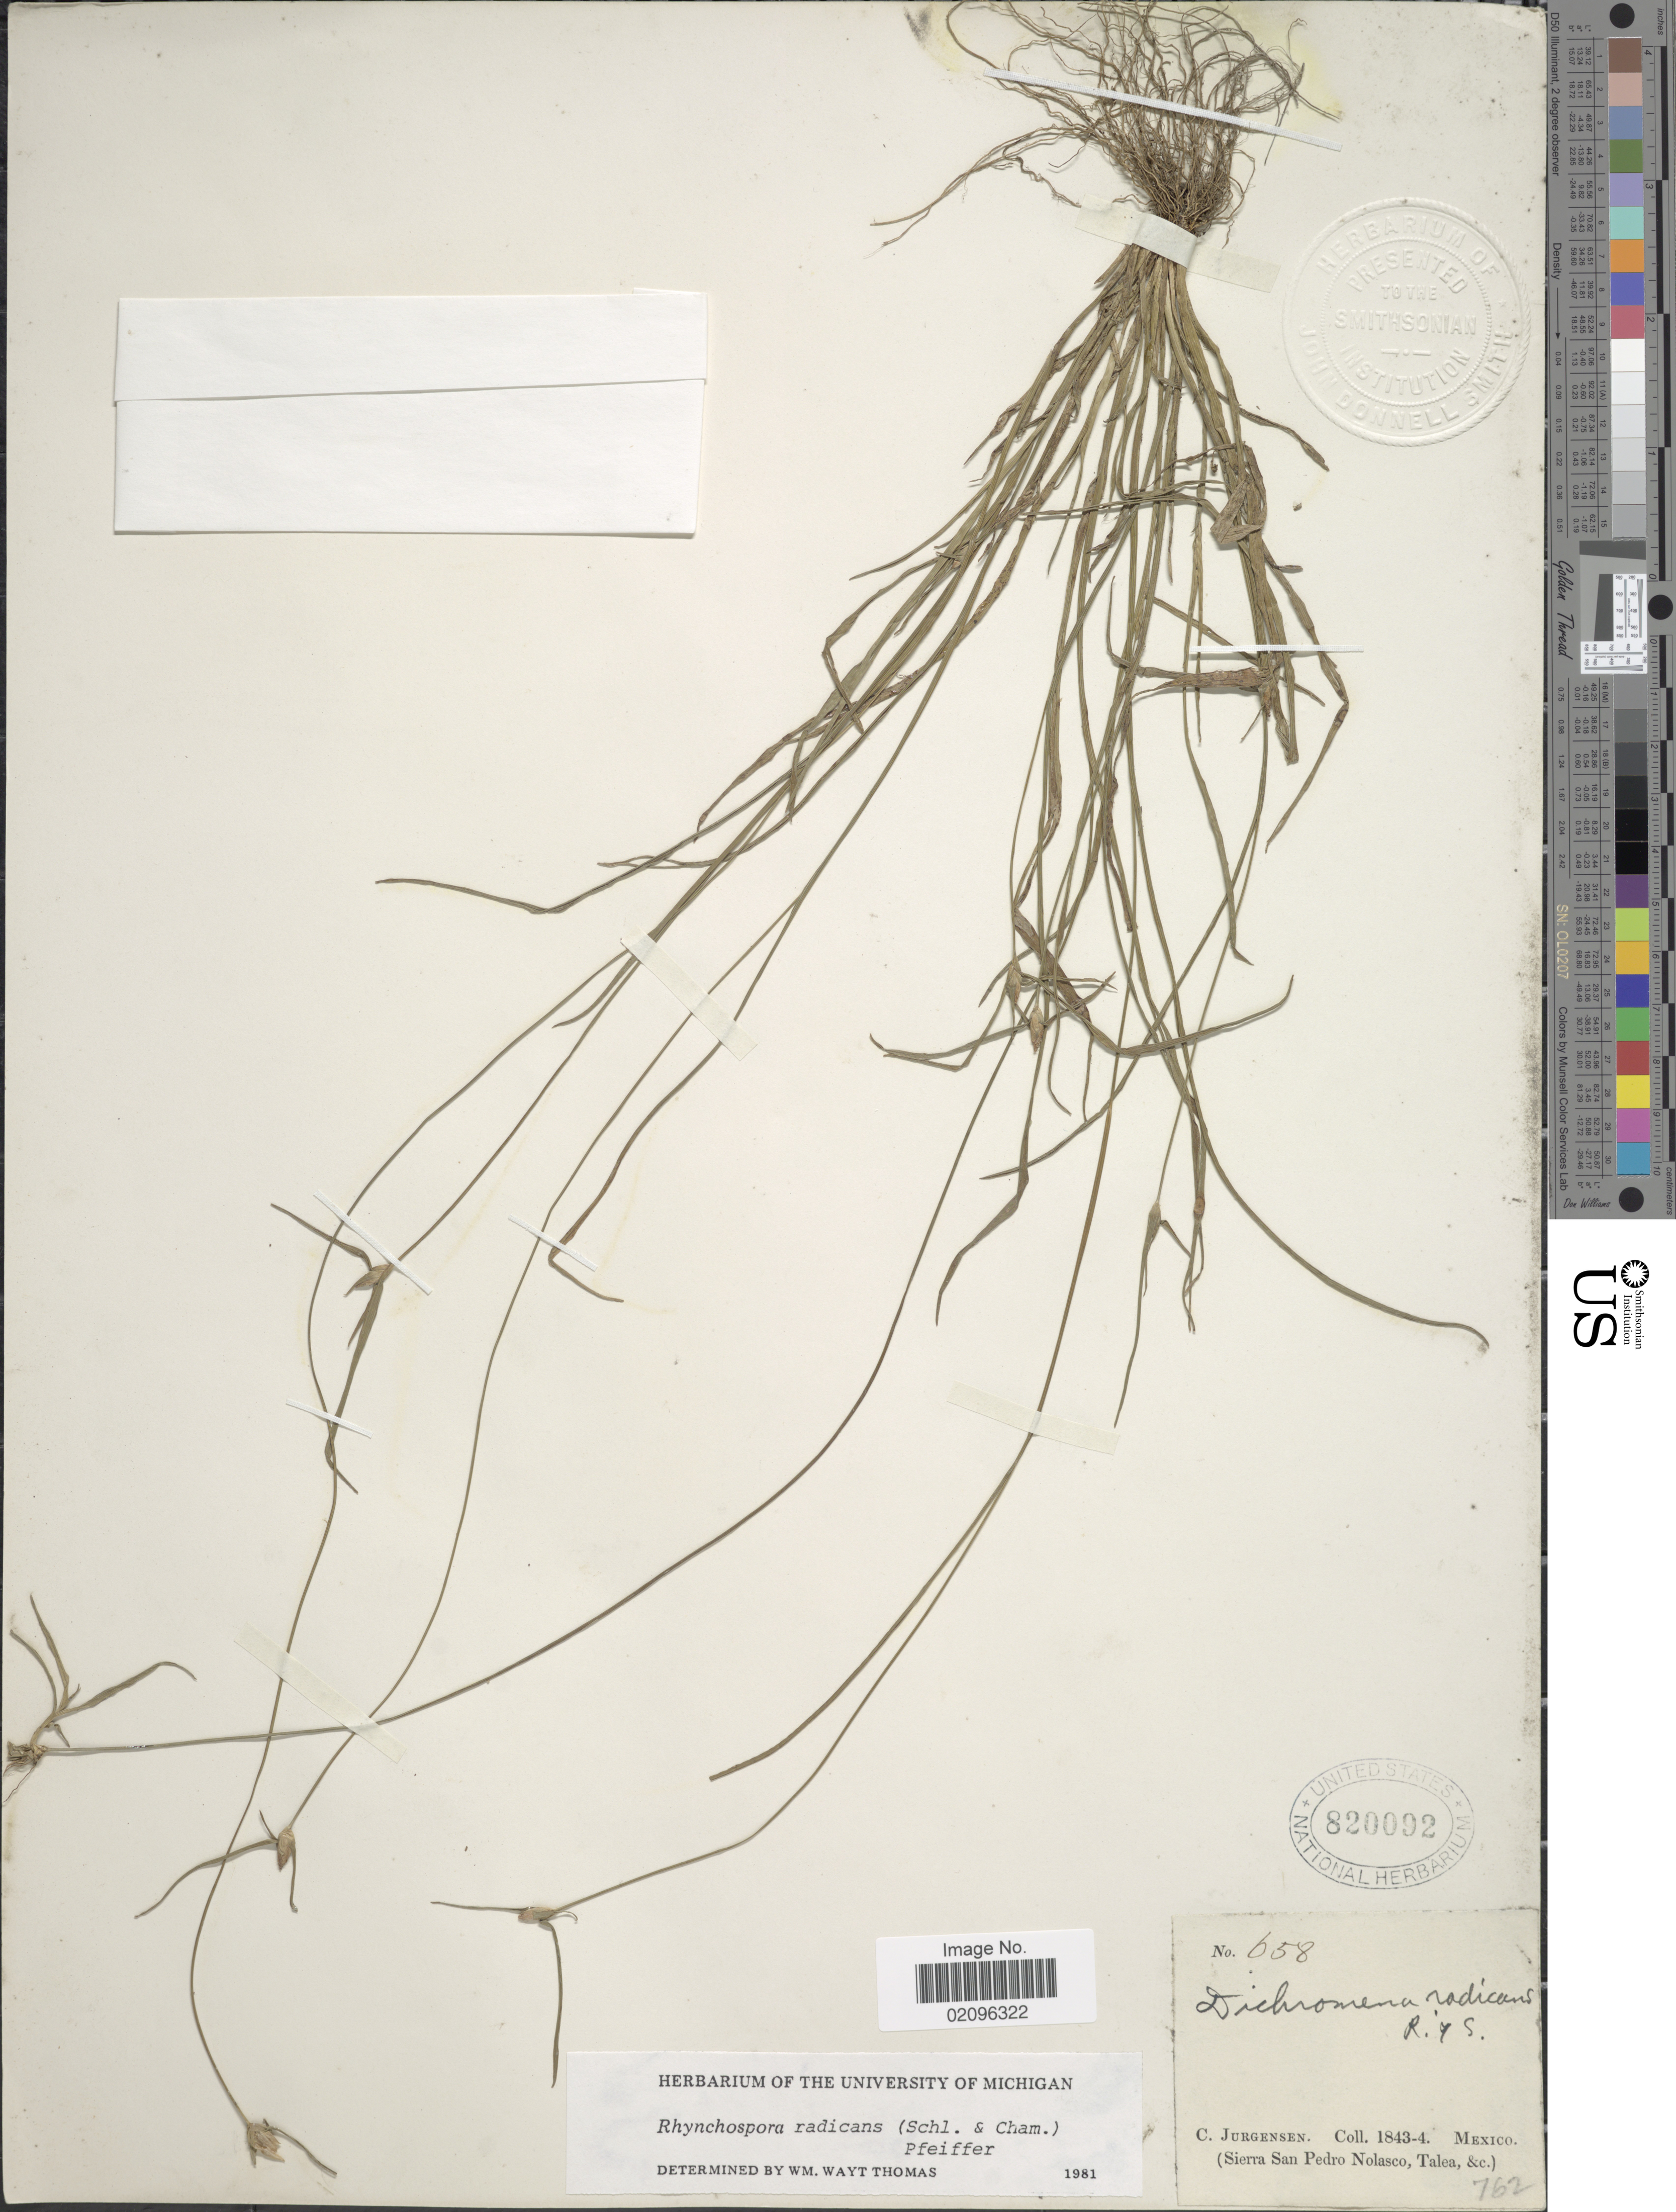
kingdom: Plantae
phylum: Tracheophyta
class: Liliopsida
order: Poales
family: Cyperaceae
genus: Rhynchospora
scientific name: Rhynchospora radicans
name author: (Schltdl. & Cham.) H. Pfeiff.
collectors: C. Jurgensen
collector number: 658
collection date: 1843/1844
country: Mexico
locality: (Sierra San Pedro Nolasco, Talea, &c. )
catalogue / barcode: US 820092